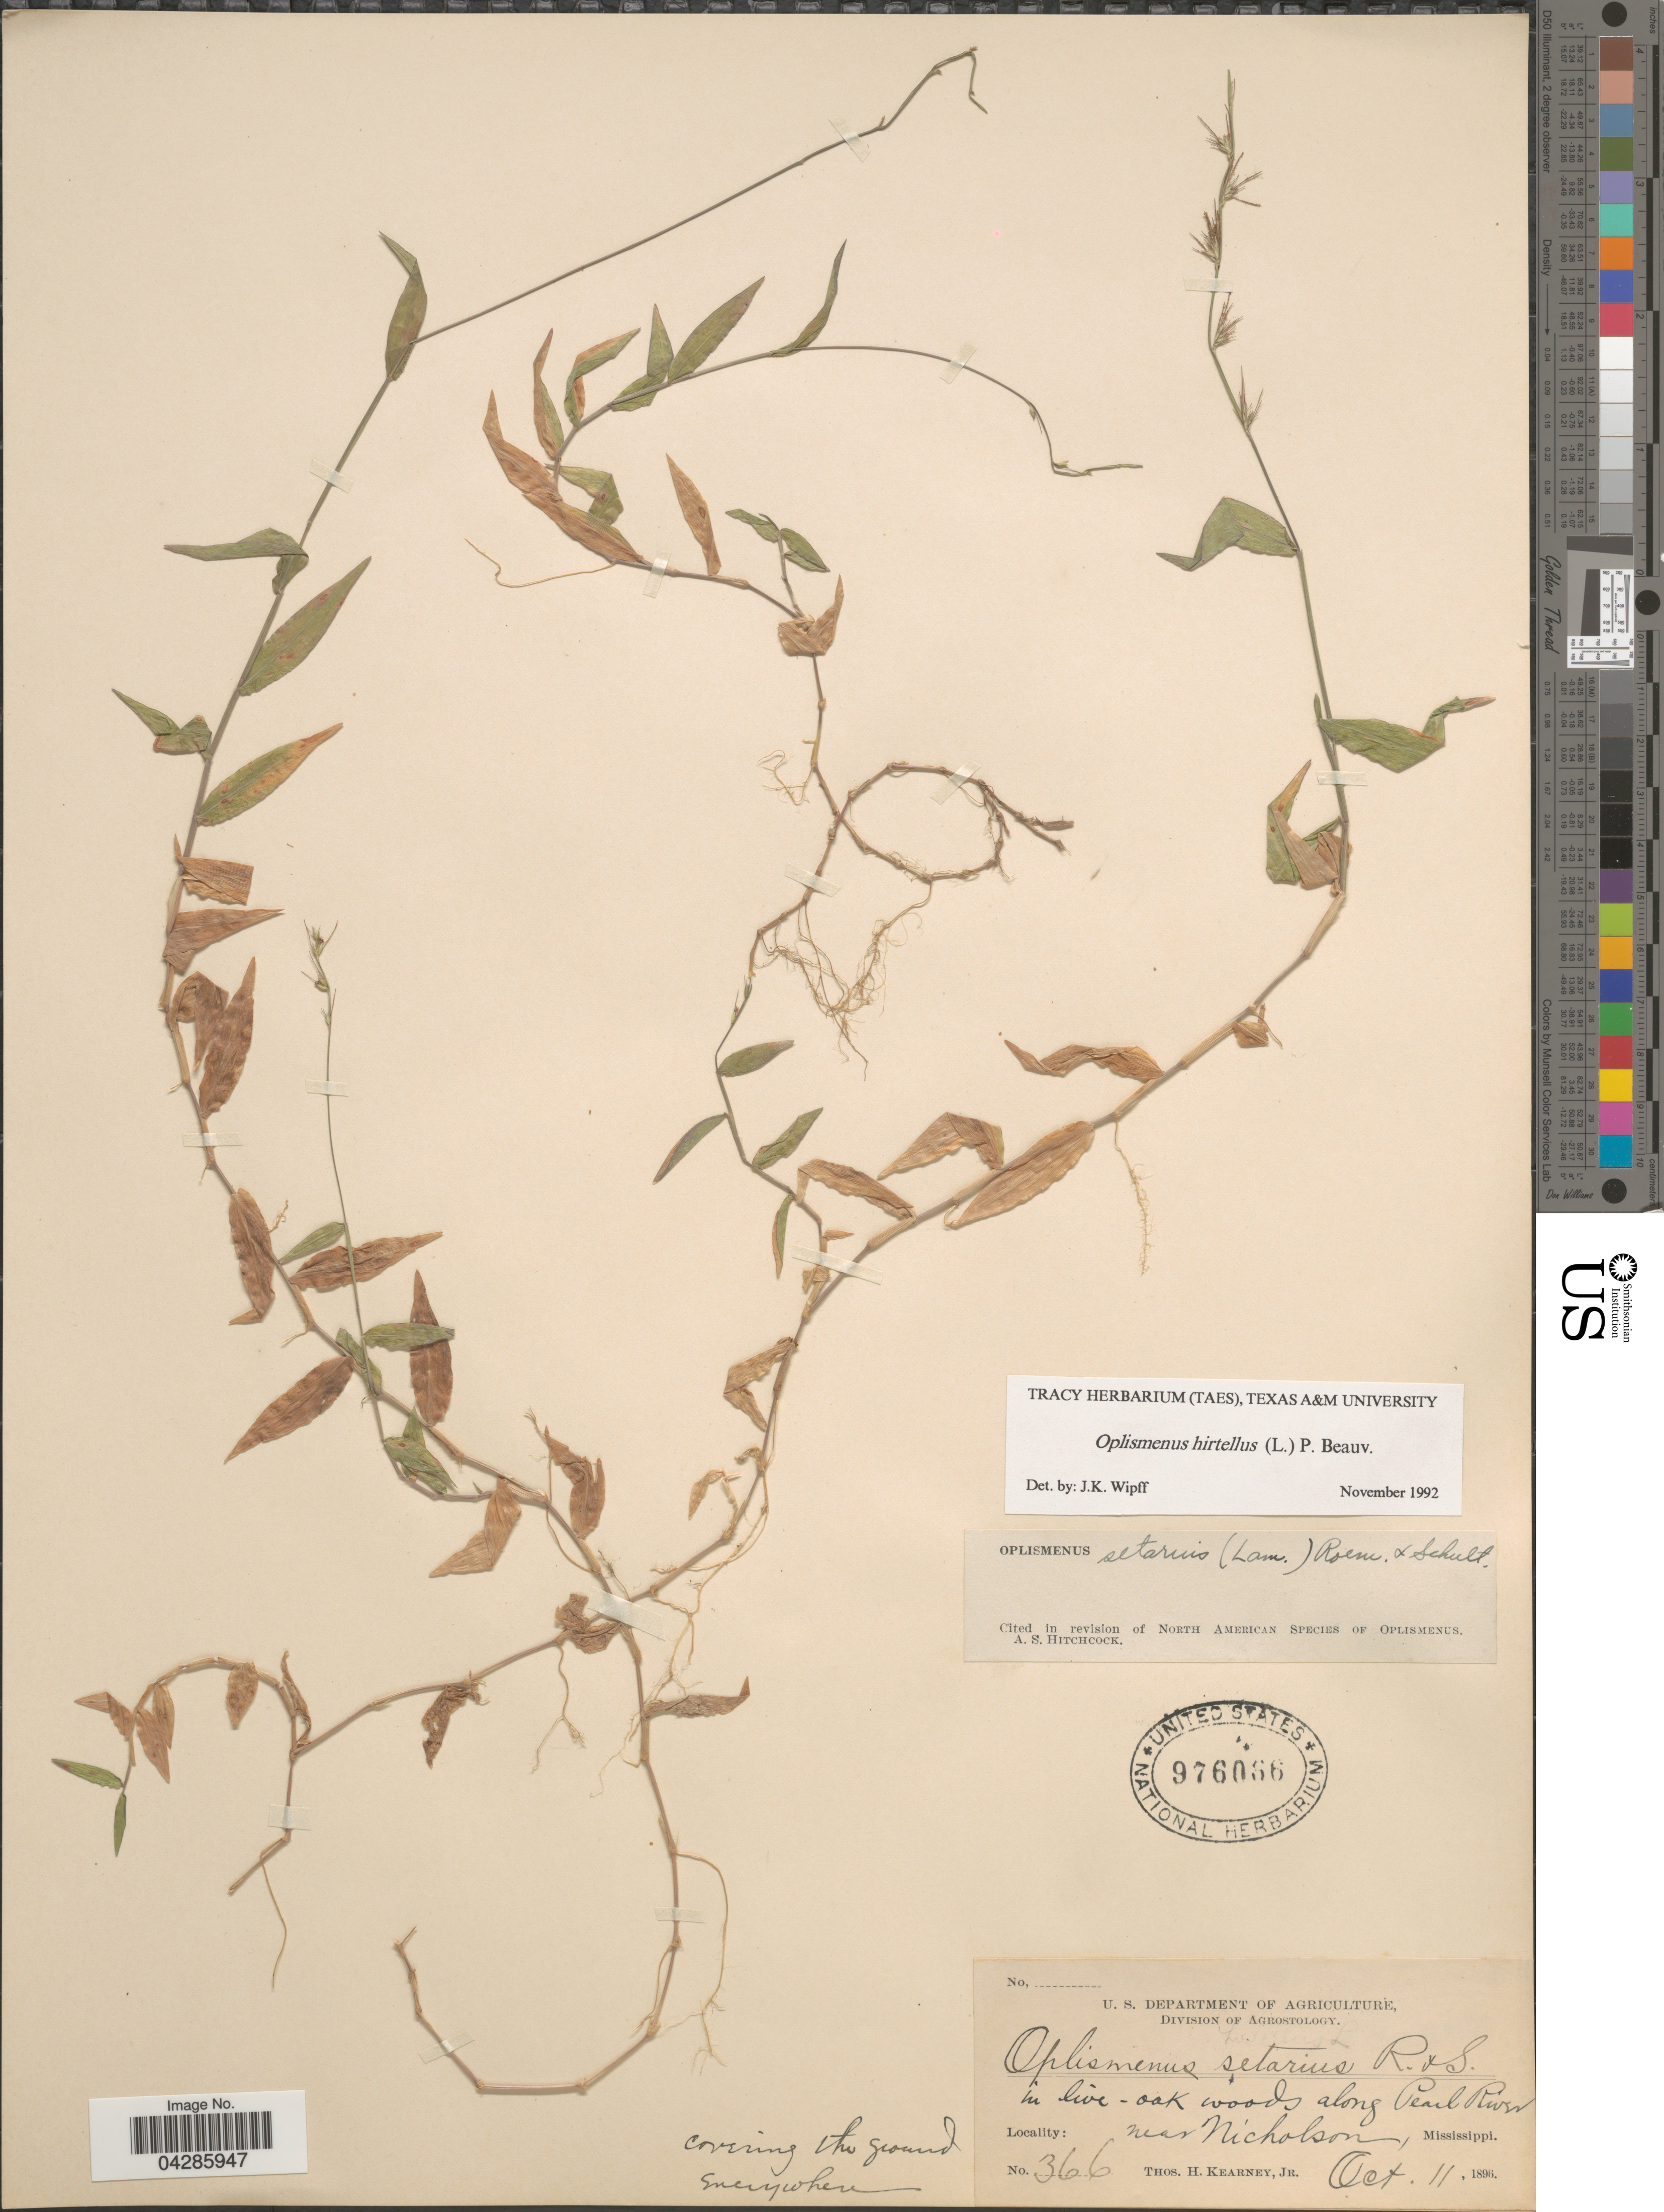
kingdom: Plantae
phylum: Tracheophyta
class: Liliopsida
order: Poales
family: Poaceae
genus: Oplismenus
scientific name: Oplismenus hirtellus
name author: (L.) P. Beauv.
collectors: T. H. Kearney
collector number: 366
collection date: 1896-10-11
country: United States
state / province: Mississippi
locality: In live-oak woods along Pearl River. Near Nicholson.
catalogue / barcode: US 976066